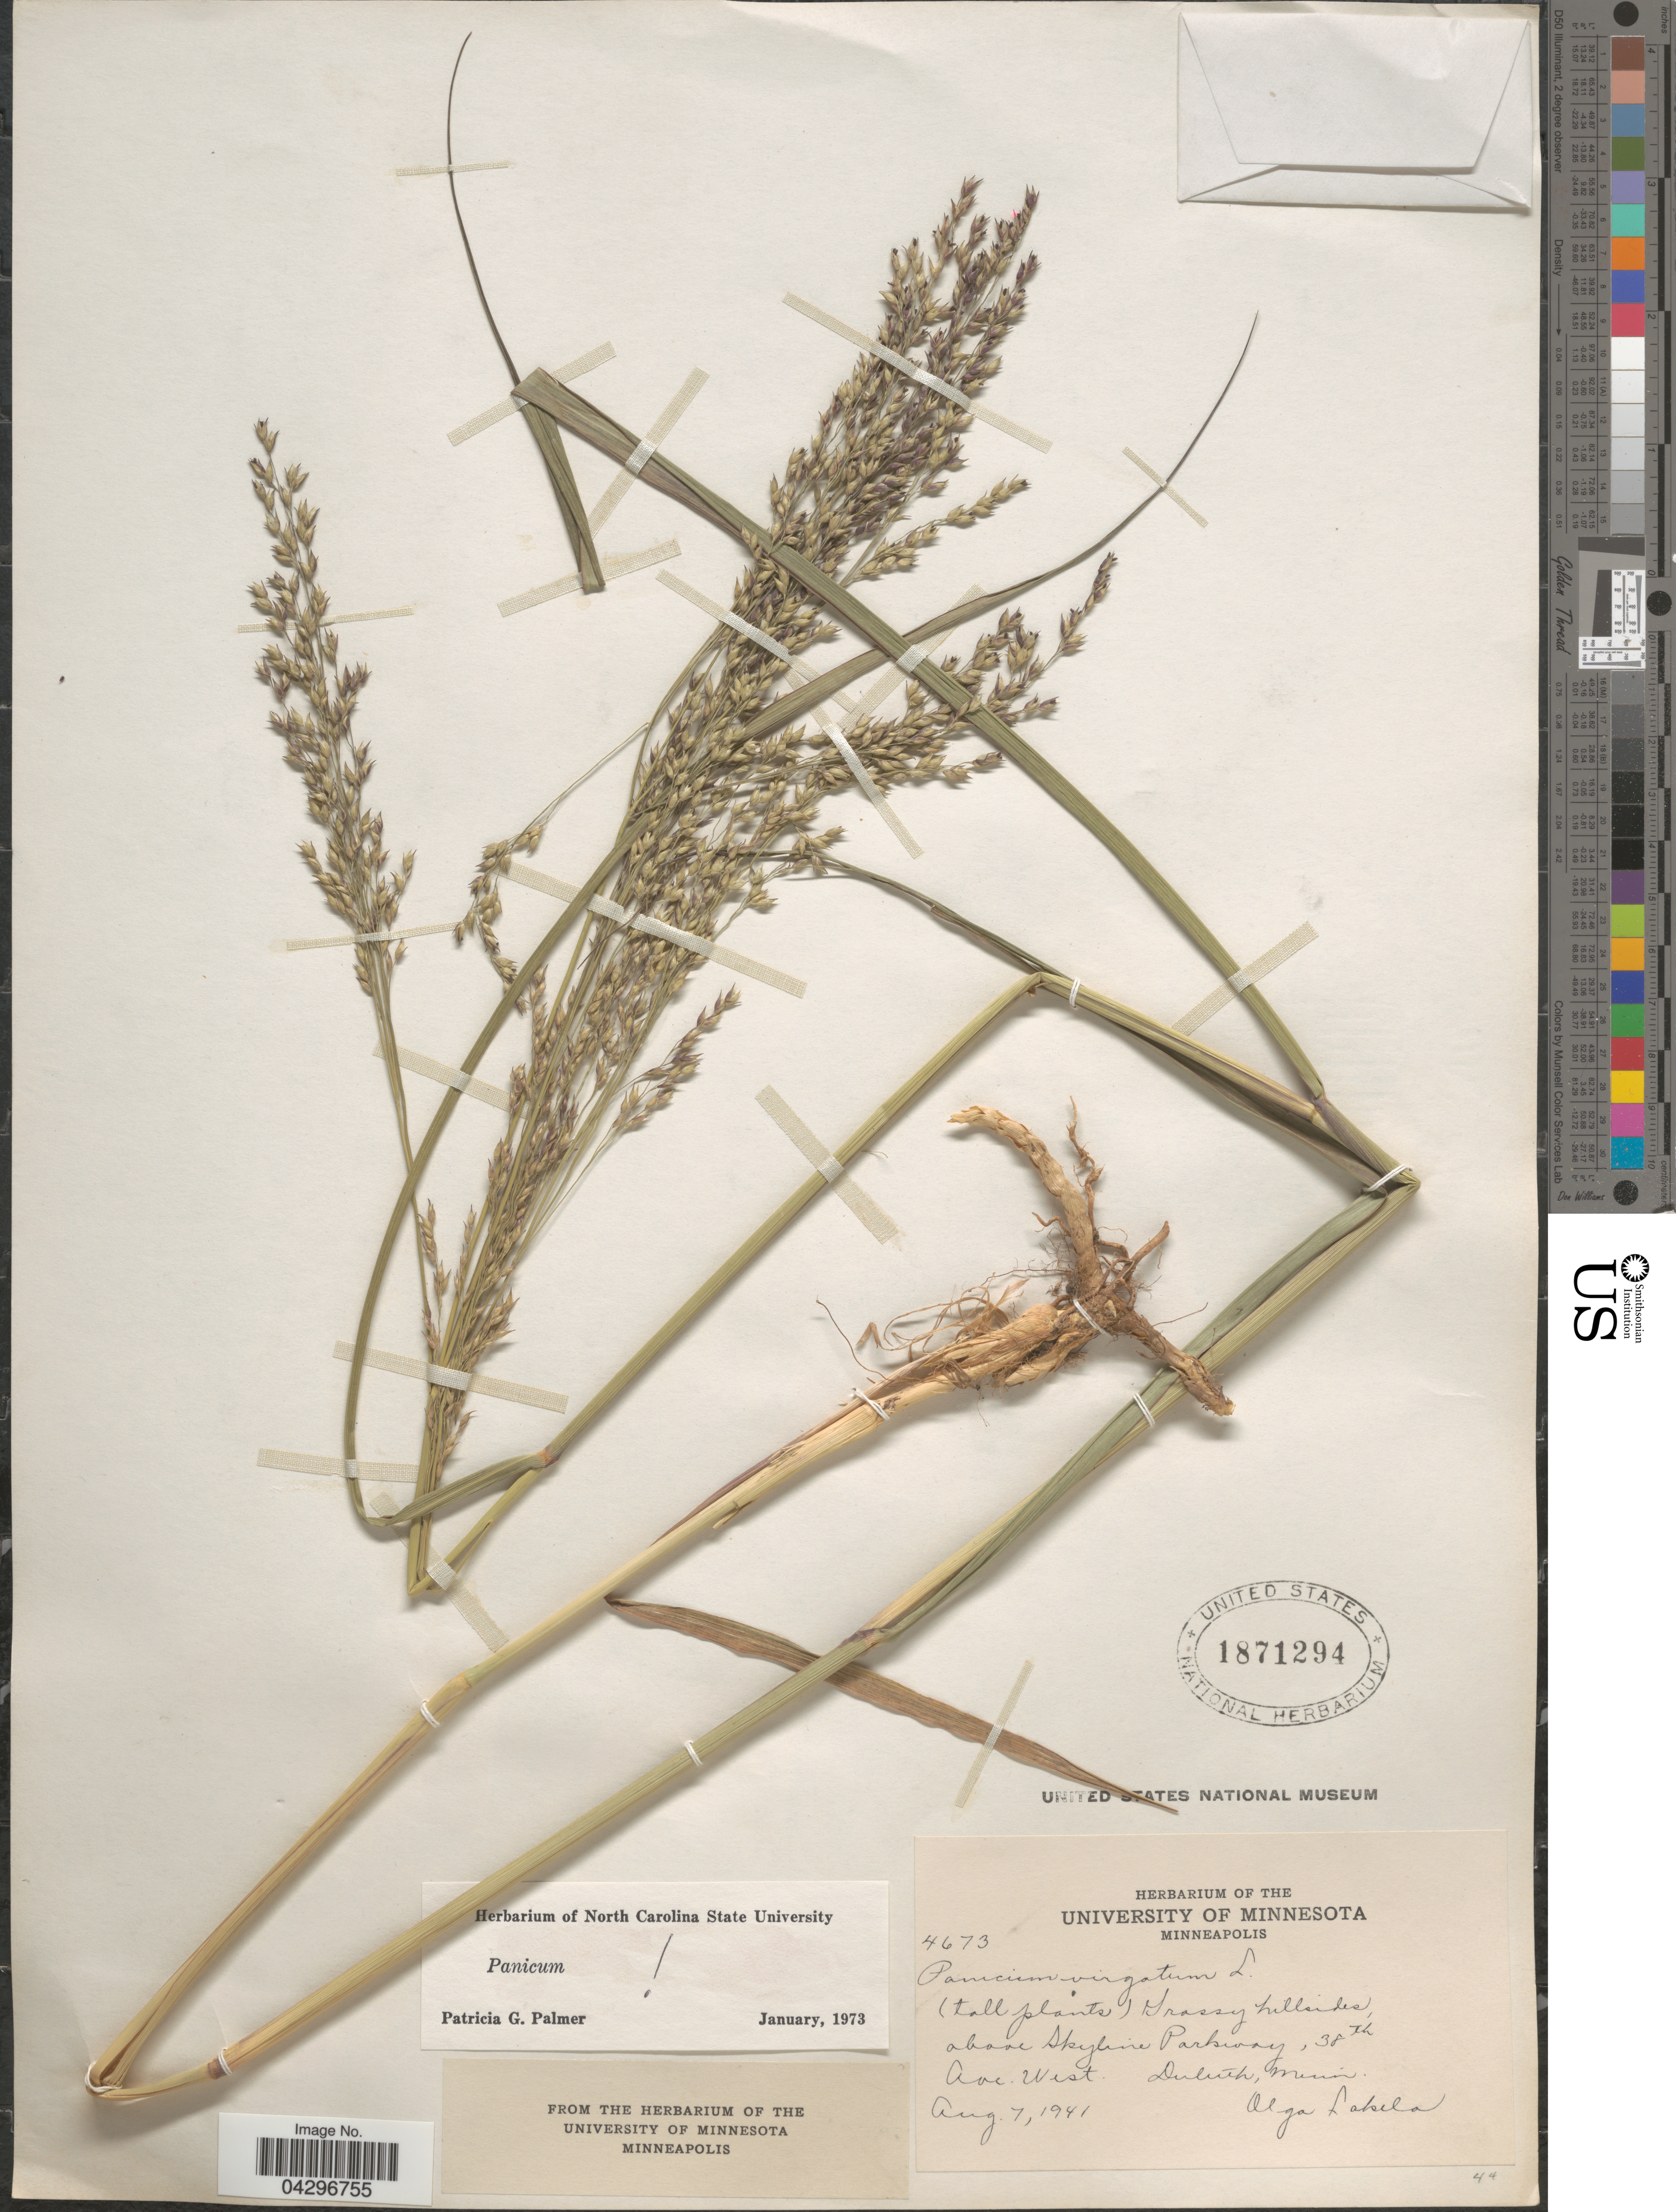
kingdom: Plantae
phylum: Tracheophyta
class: Liliopsida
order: Poales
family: Poaceae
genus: Panicum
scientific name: Panicum virgatum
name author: L.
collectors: O. K. Lakela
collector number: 4673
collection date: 1941-08-07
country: United States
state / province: Minnesota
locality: Grassy hillside, above Skyline Parkway, 35th Ave West. Duluth.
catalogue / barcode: US 1871294